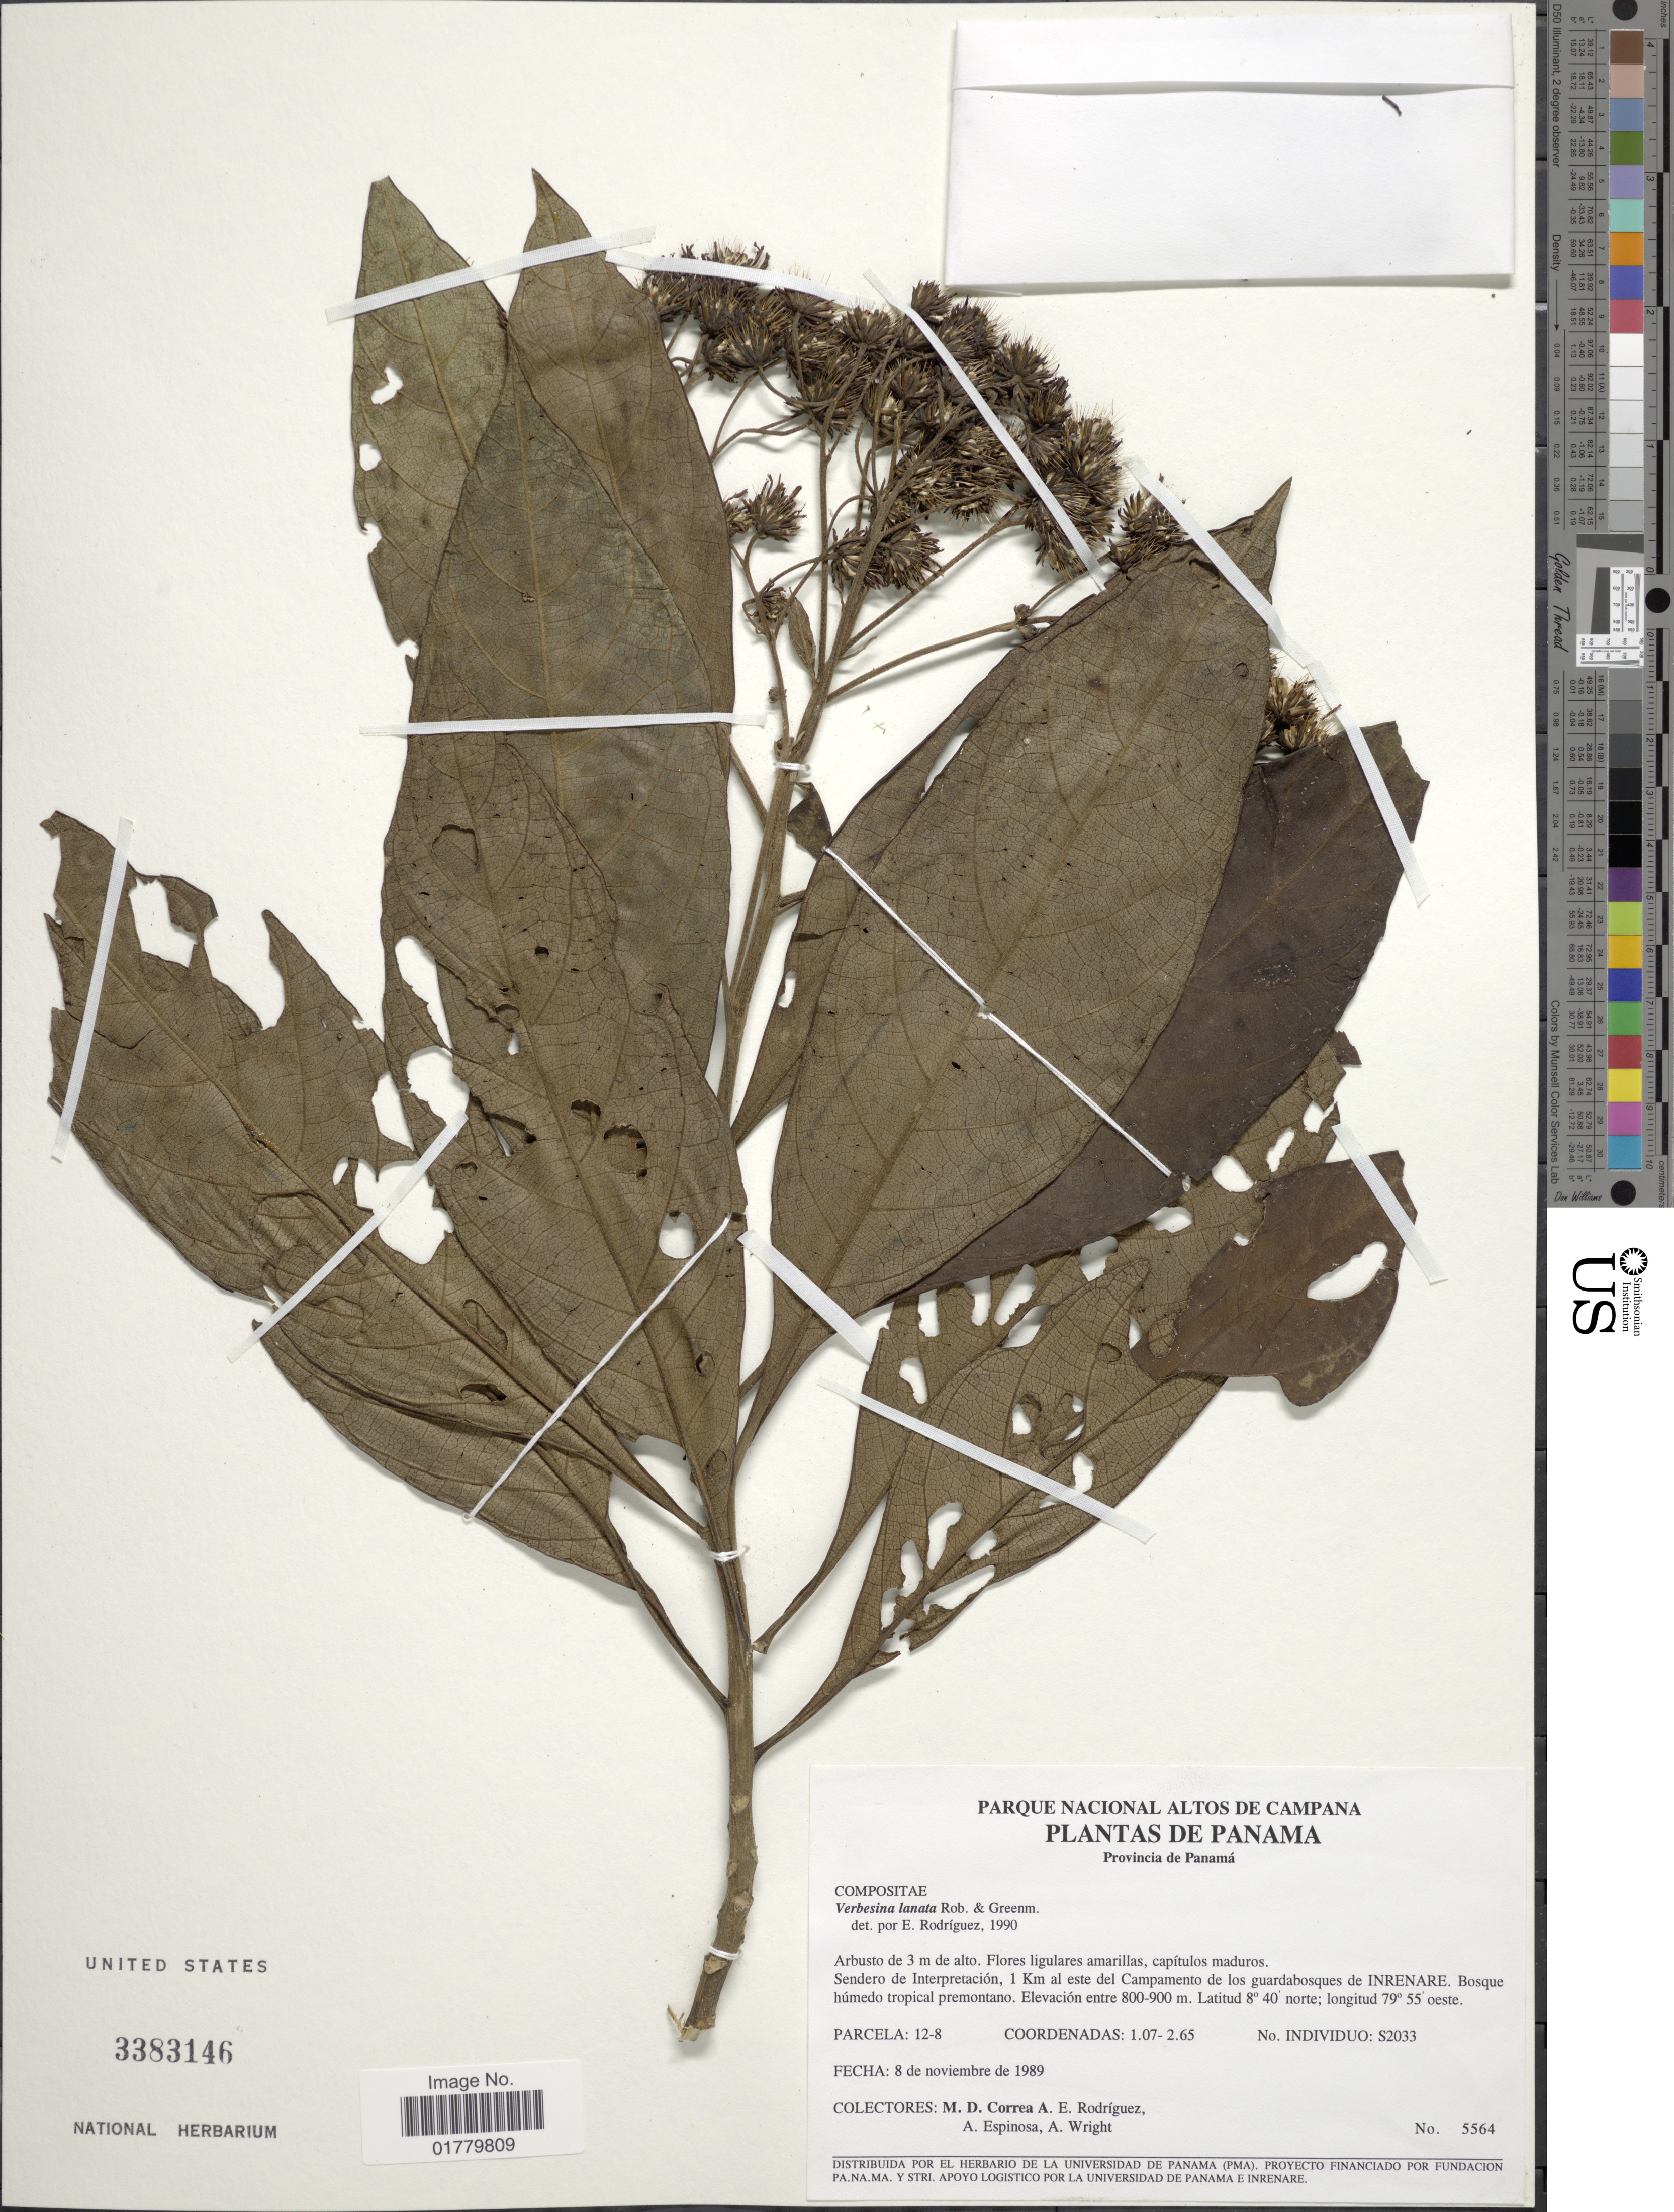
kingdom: Plantae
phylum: Tracheophyta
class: Magnoliopsida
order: Asterales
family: Asteraceae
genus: Verbesina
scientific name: Verbesina lanata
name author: B.L. Rob. & Greenm.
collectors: M. D. Corrêa-A., E. Rodriguez, A. Espinosa & A. Wright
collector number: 5564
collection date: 1989-11-08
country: Panama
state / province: Panamá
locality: Parque Nacional Altod de Campana. Provincia de Panamá. Sendero de Interpretación, 1 Km al este del Campamento de los guardabosques de Inrenare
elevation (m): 800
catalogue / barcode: US 3383146